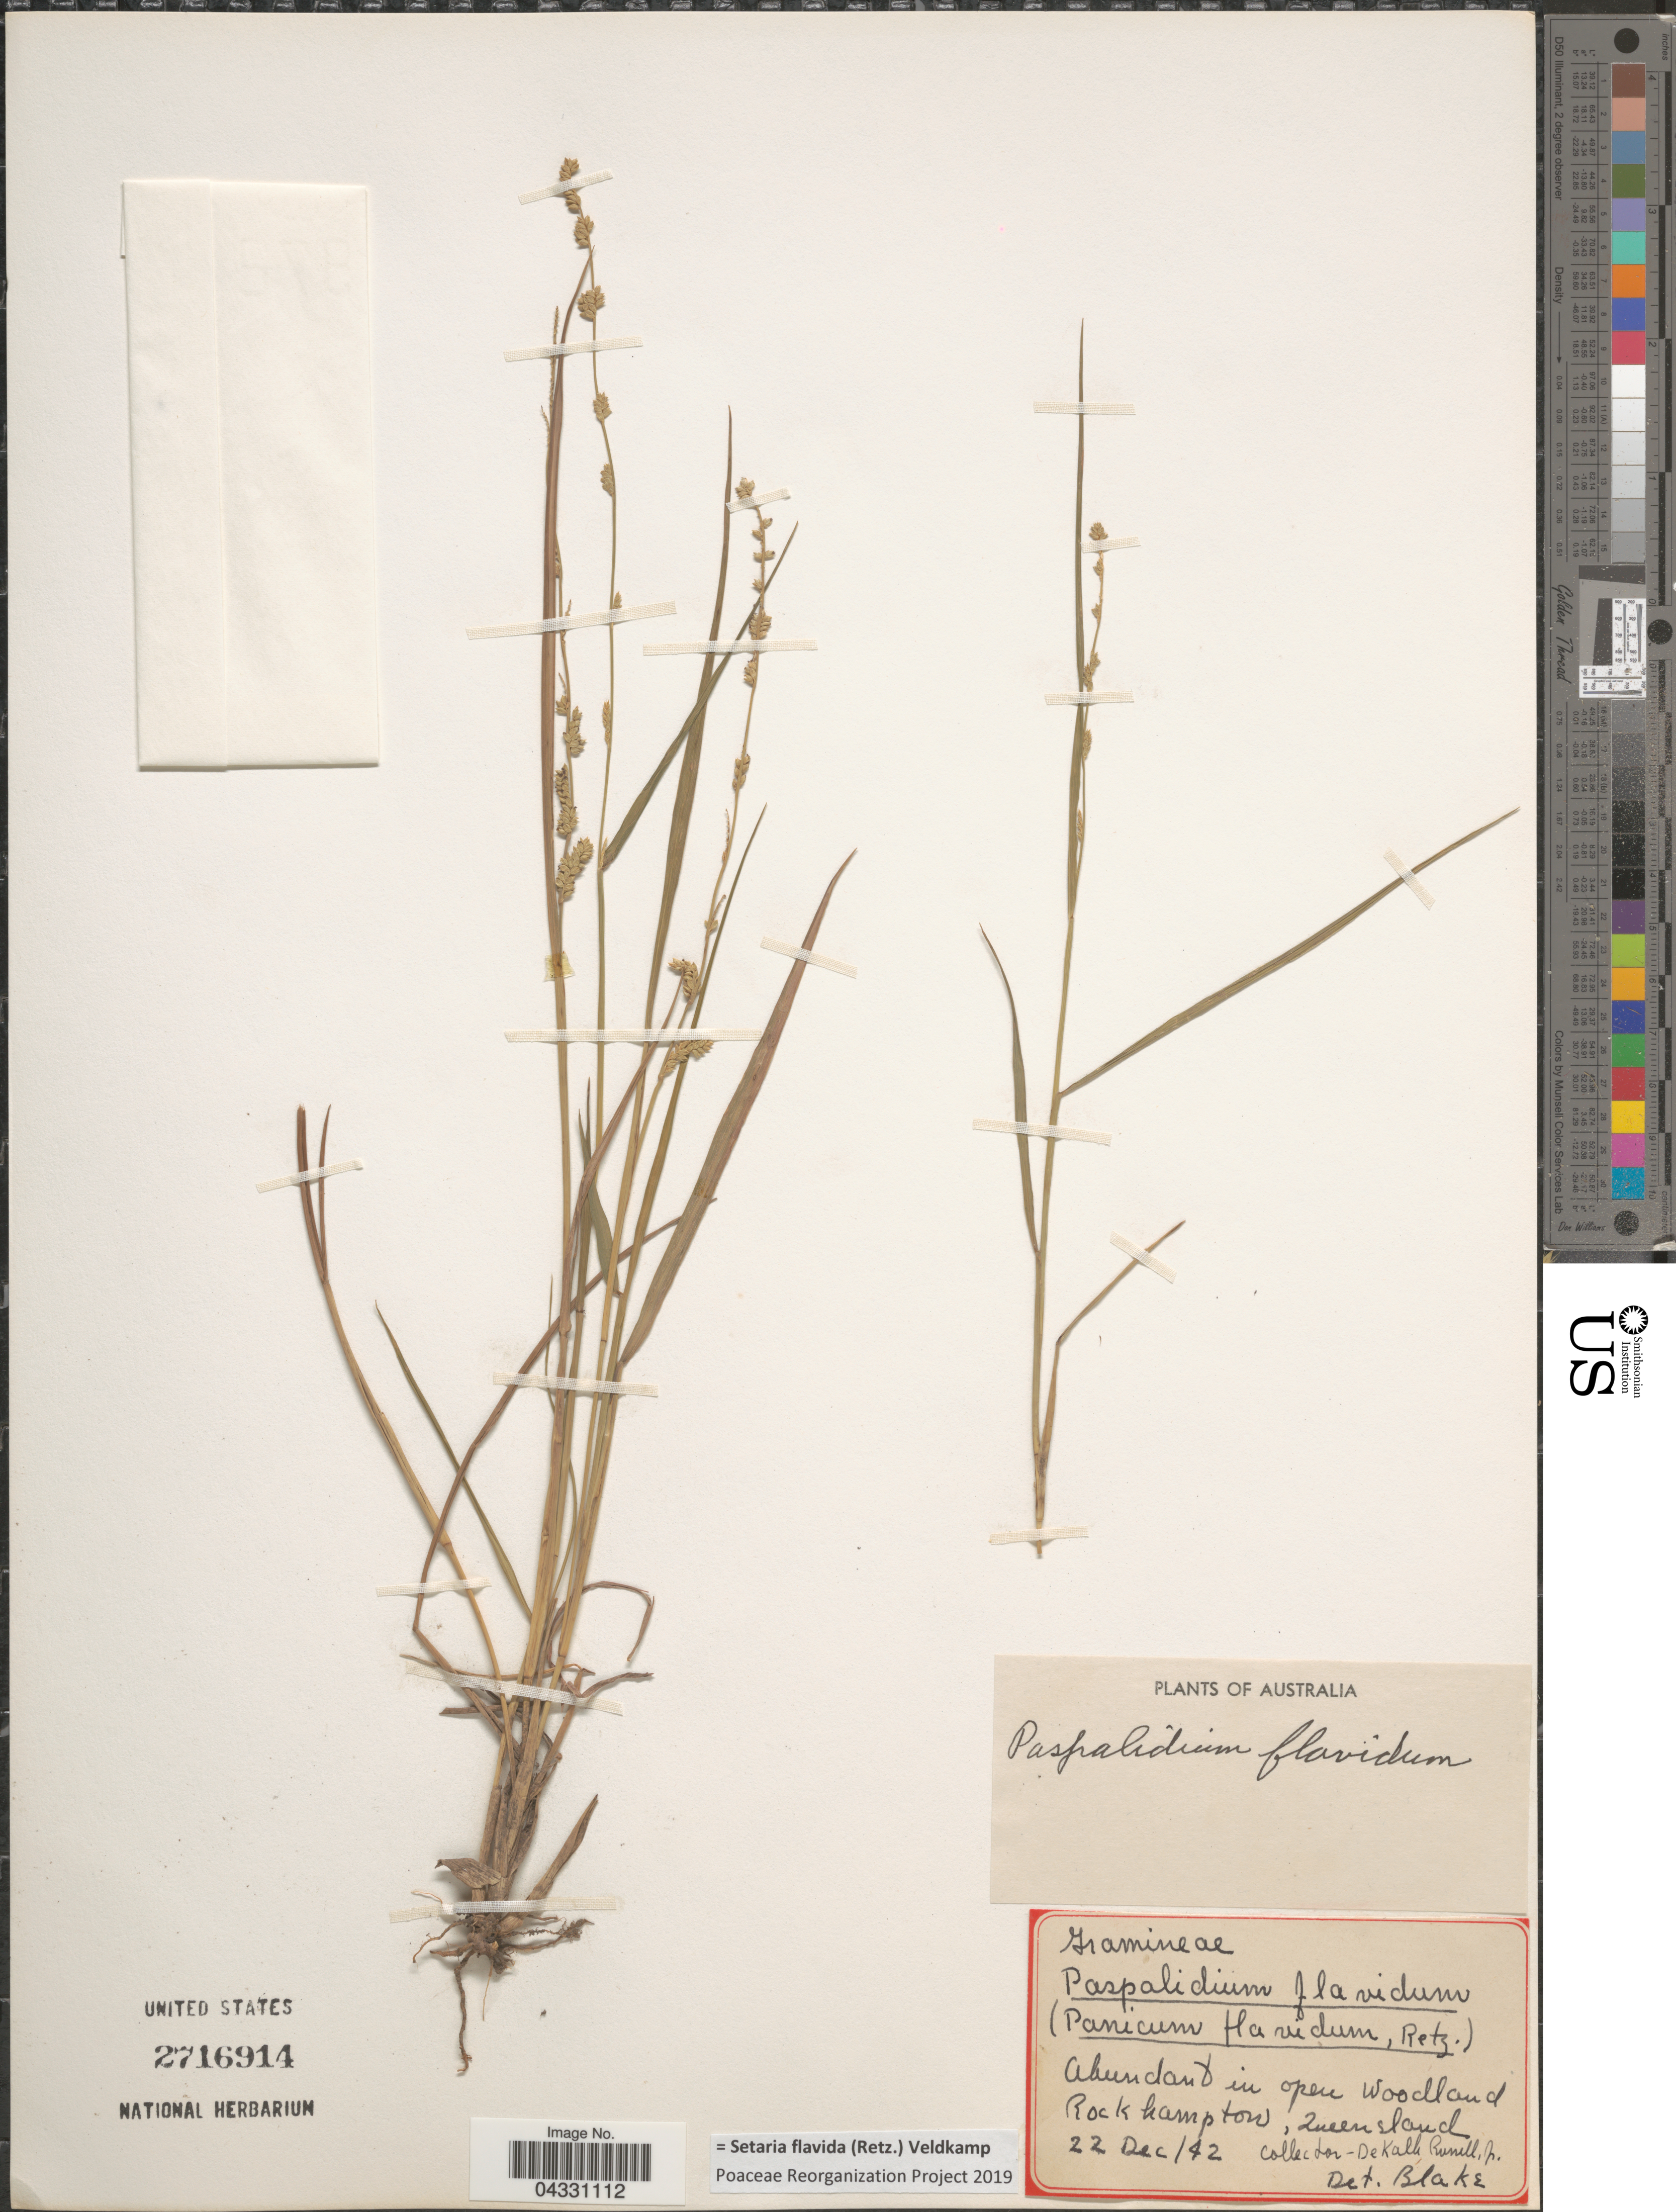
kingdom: Plantae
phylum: Tracheophyta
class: Liliopsida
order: Poales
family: Poaceae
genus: Setaria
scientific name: Setaria flavida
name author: (Retz.) Veldkamp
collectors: D. K. Russell Jr.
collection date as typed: Transcribed d/m/y: 22/12/42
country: Australia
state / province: Queensland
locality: In open woodland Rockhampton.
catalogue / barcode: US 2716914